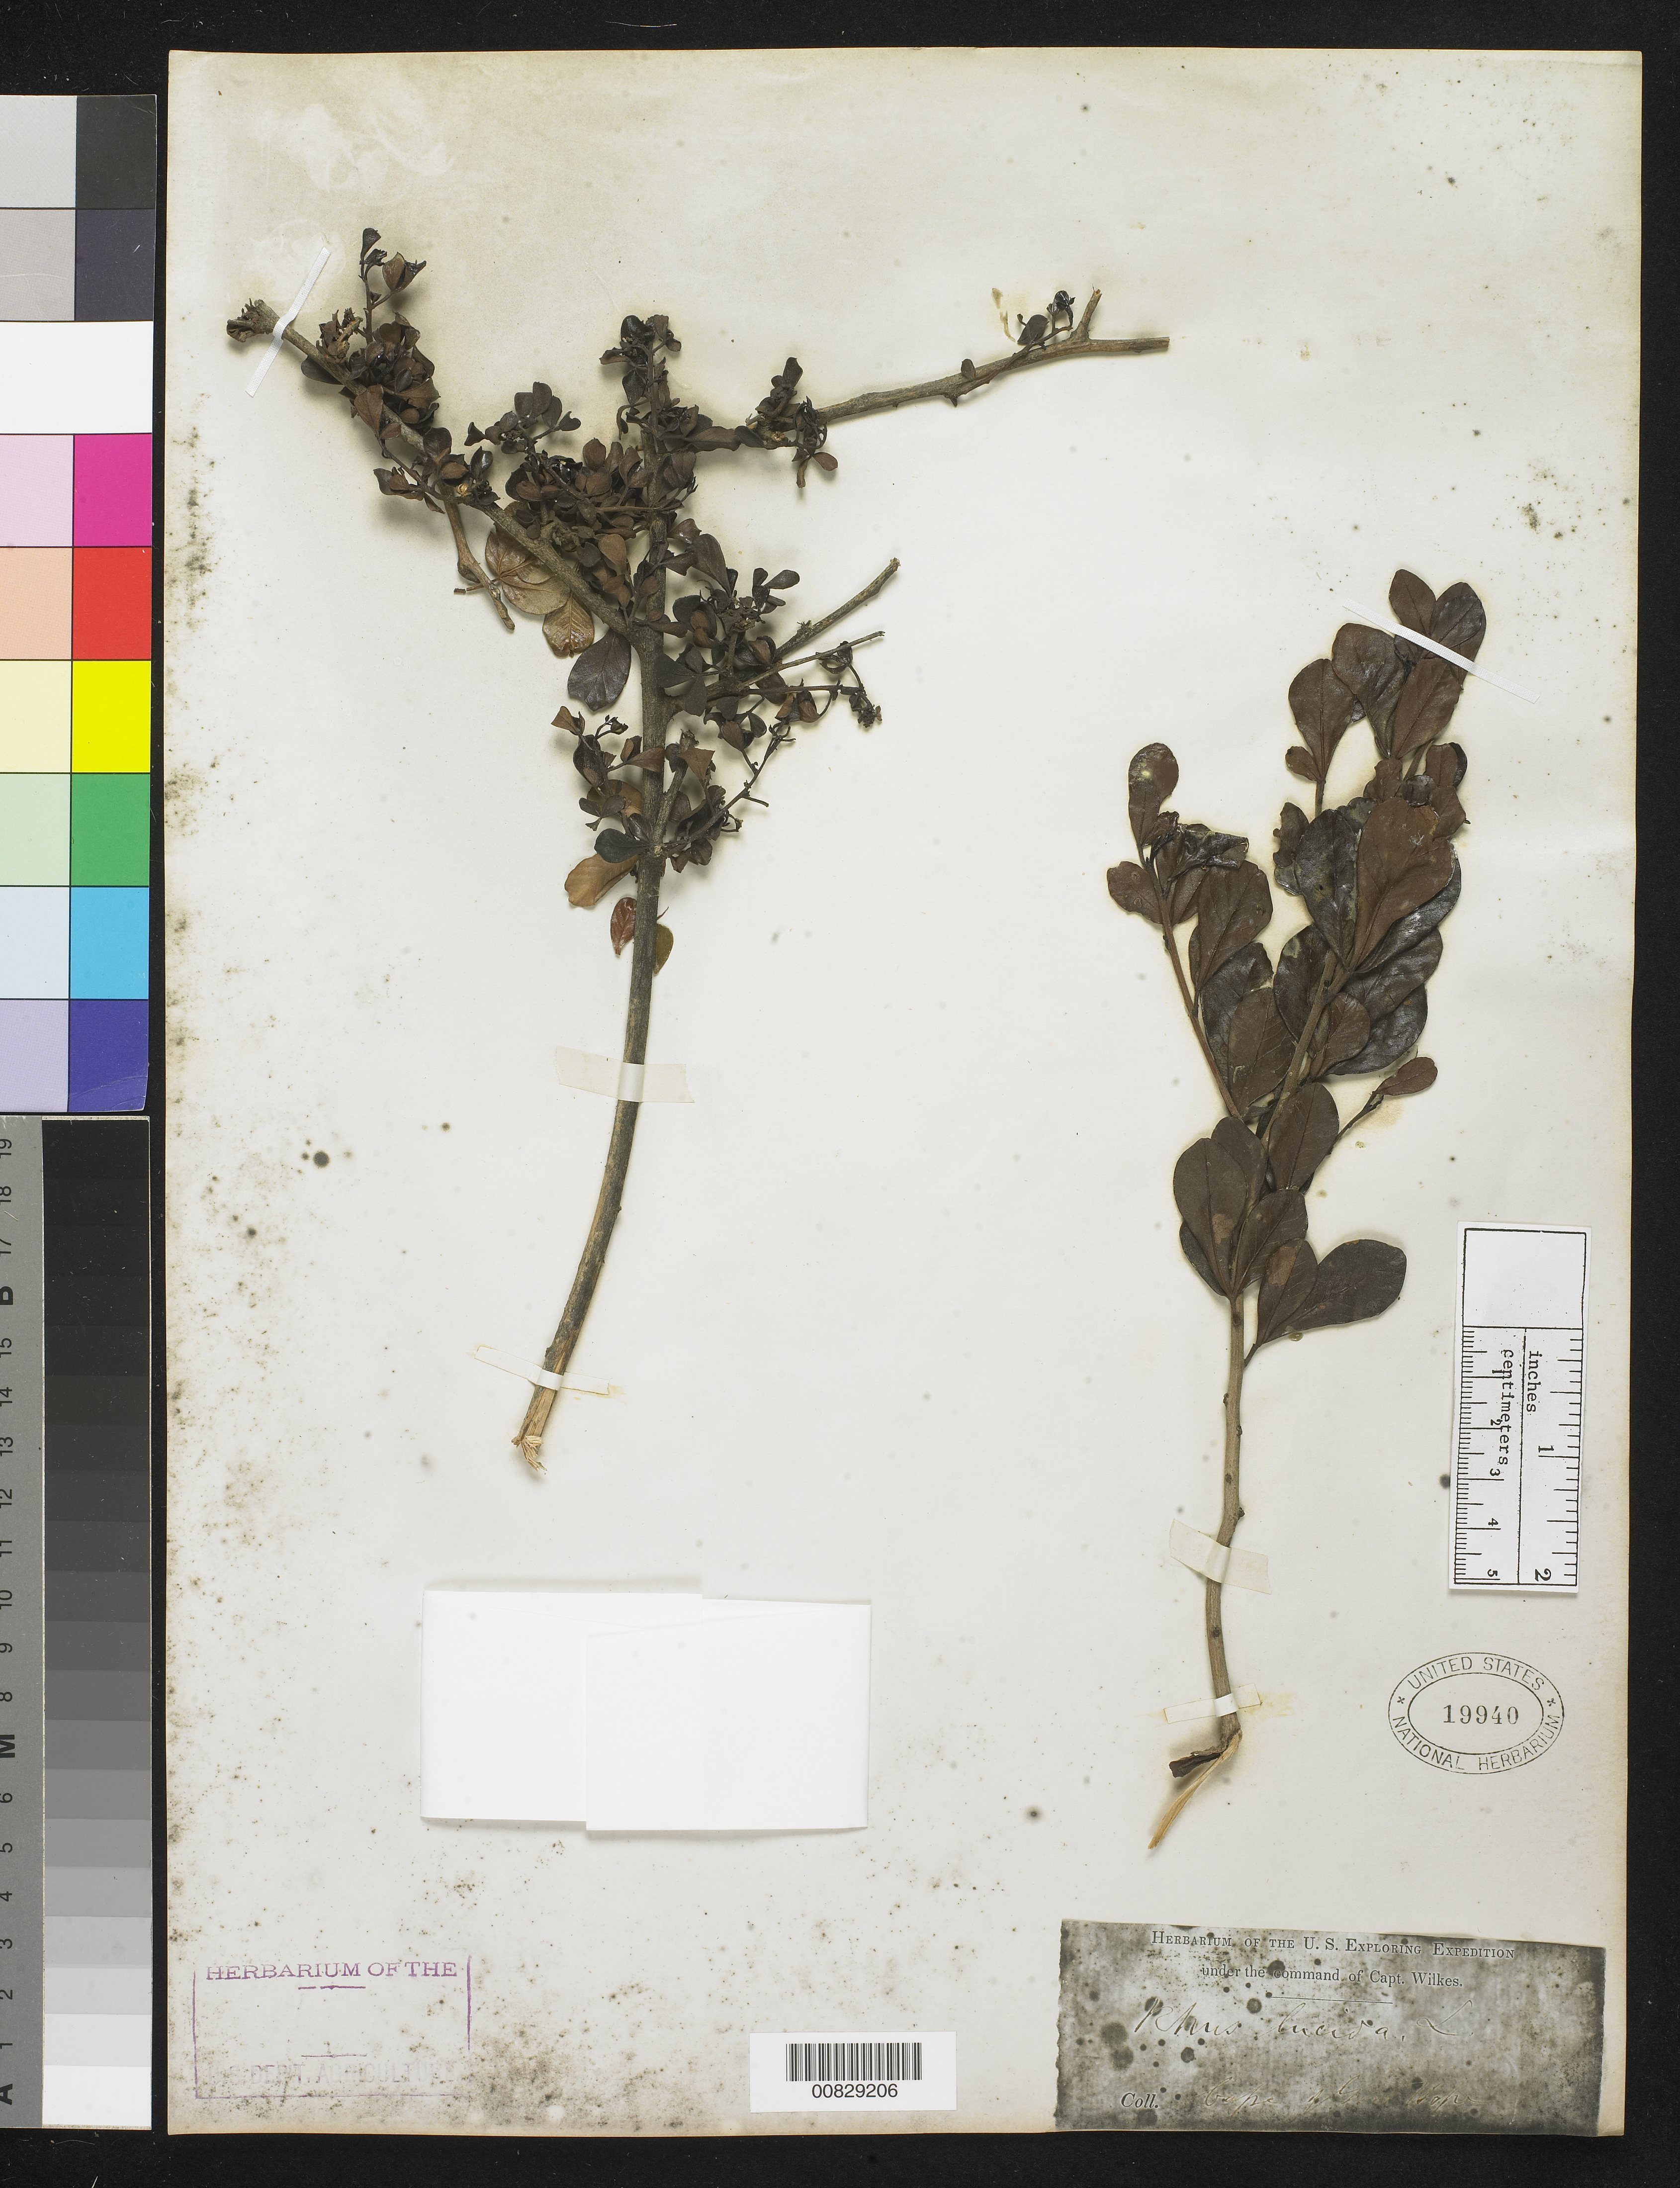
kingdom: Plantae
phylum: Tracheophyta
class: Magnoliopsida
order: Sapindales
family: Anacardiaceae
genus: Rhus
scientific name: Rhus lucida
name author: L.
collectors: Wilkes Explor. Exped.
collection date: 1838/1842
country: South Africa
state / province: Western Cape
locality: Cape of Good Hope. Cape Town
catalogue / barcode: US 19940